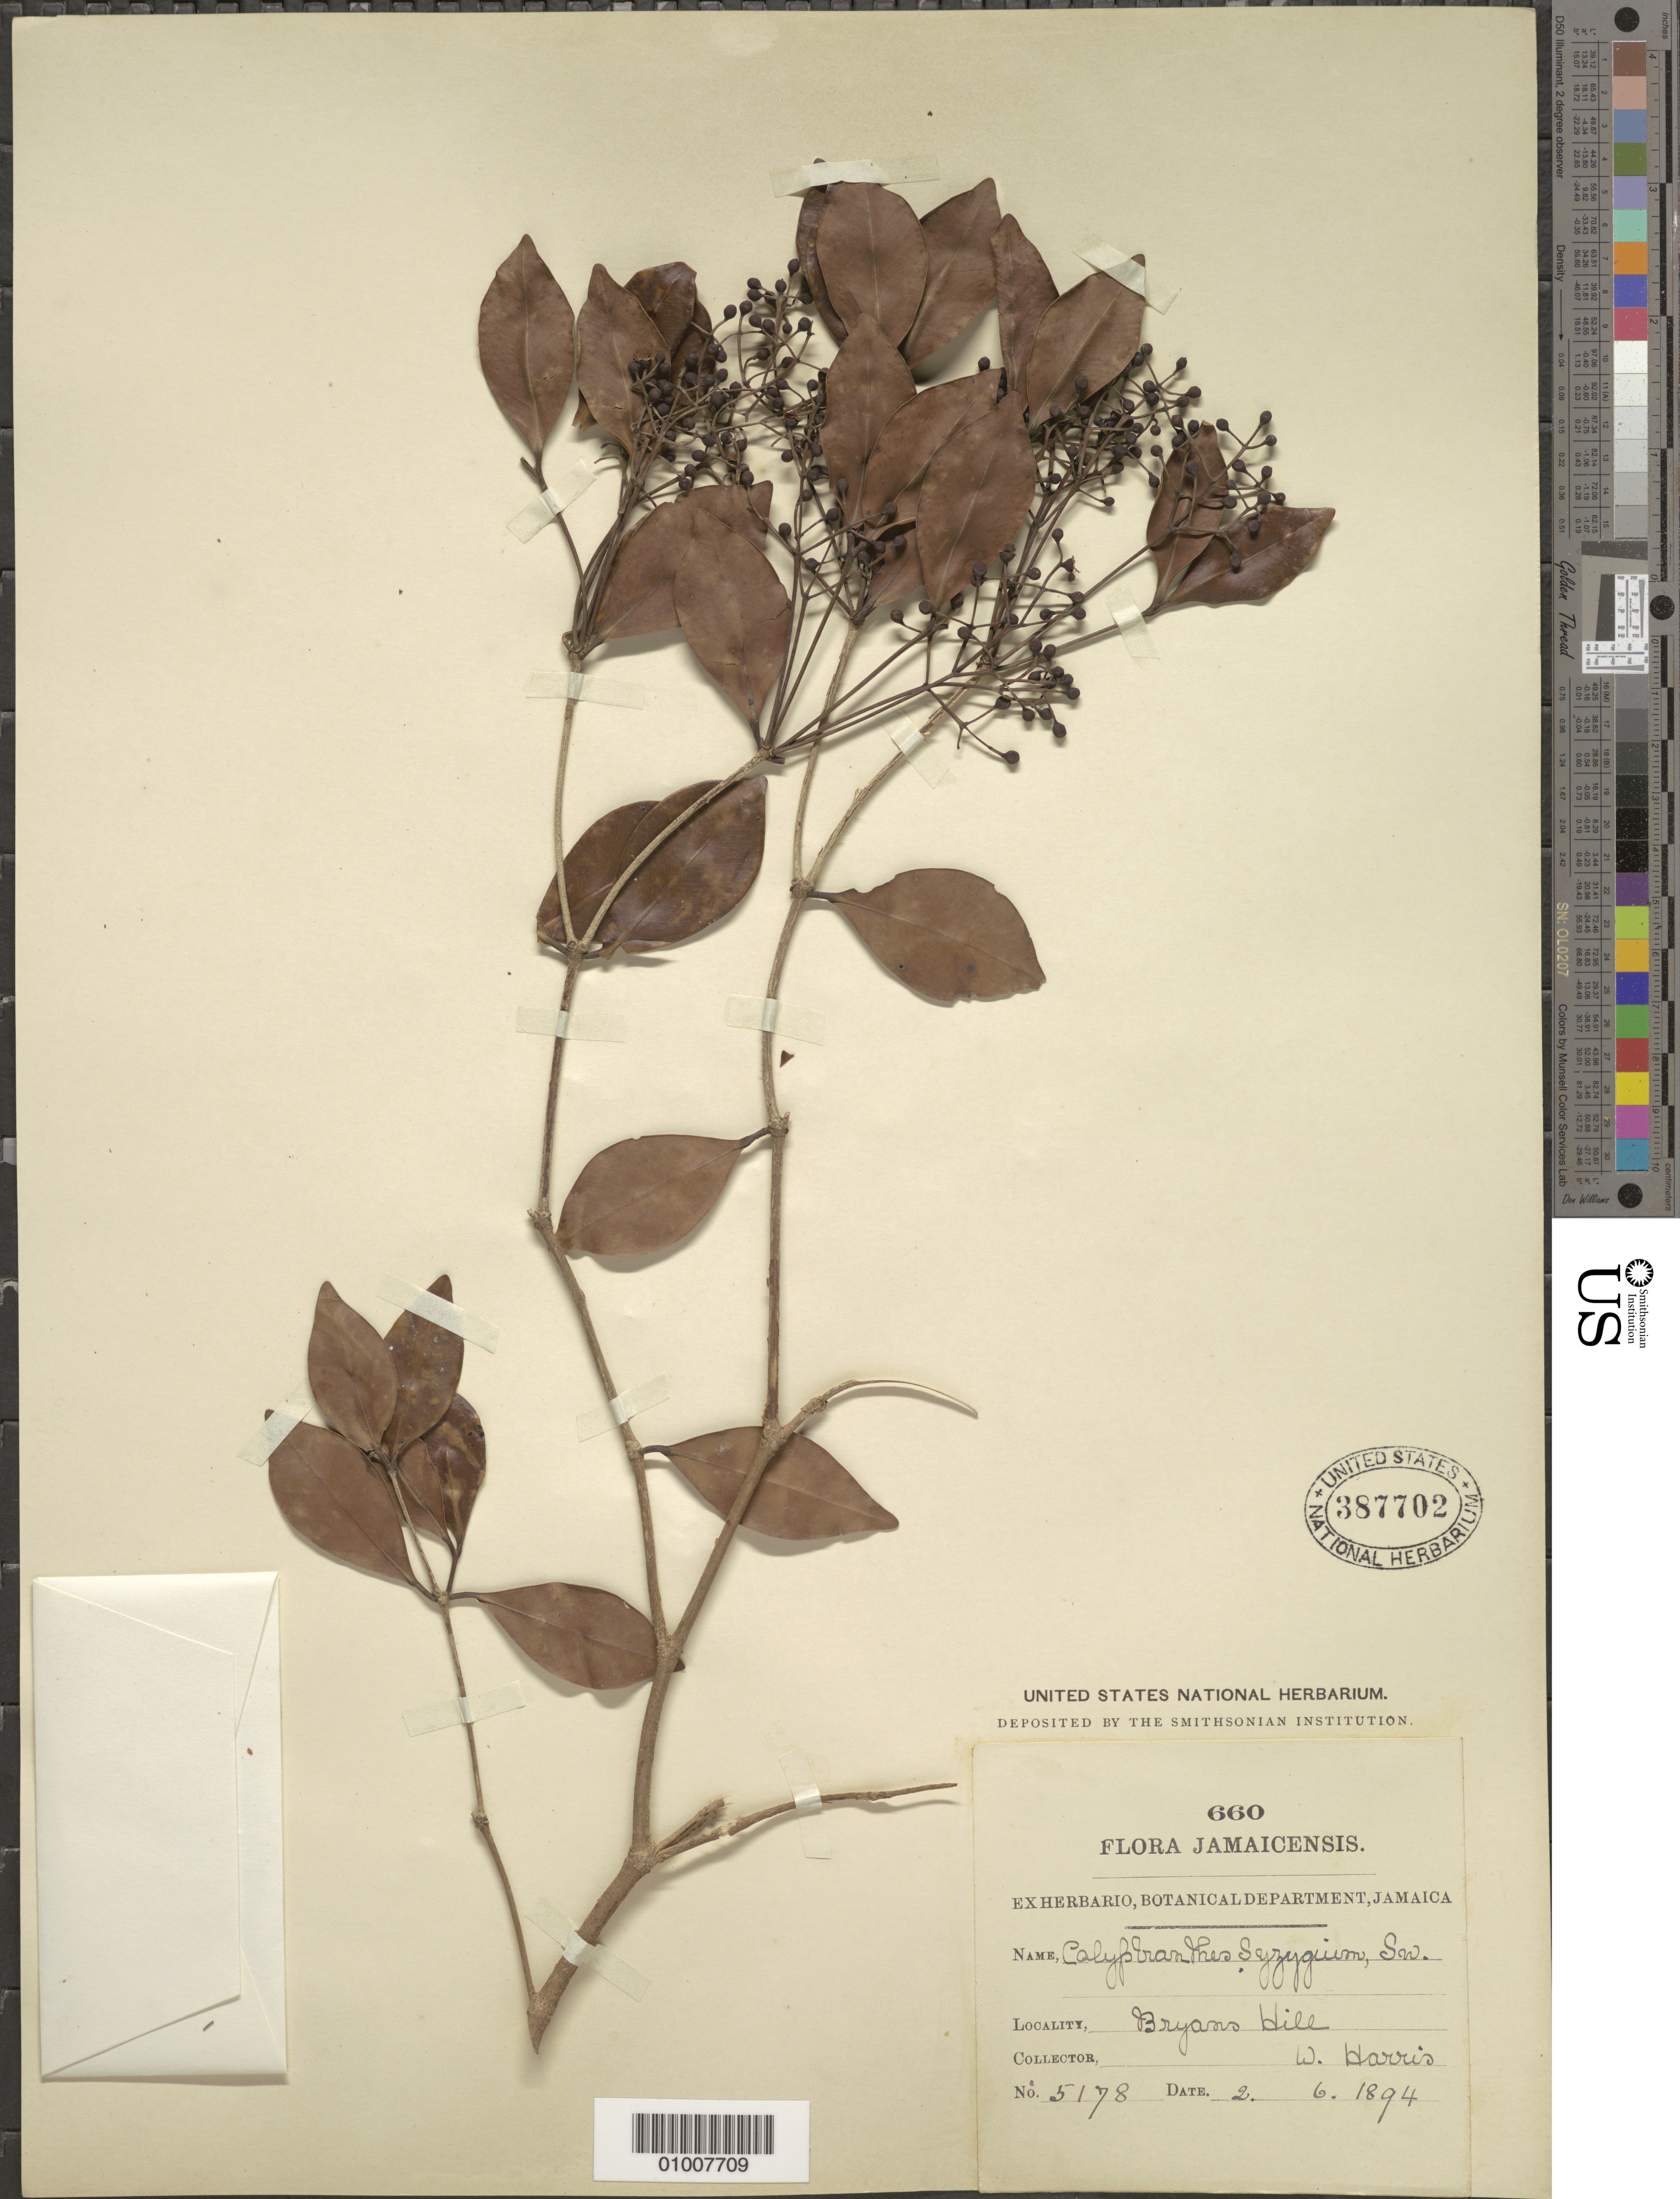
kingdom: Plantae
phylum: Tracheophyta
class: Magnoliopsida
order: Myrtales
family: Myrtaceae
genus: Myrcia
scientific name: Myrcia zuzygium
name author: (L.) A.R. Lourenço & E. Lucas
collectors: W. H. Harris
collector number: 5178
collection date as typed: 02 Jun 1894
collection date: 1894-06-02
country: Jamaica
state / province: Clarendon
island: Jamaica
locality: Bryans Hill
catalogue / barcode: US 387702